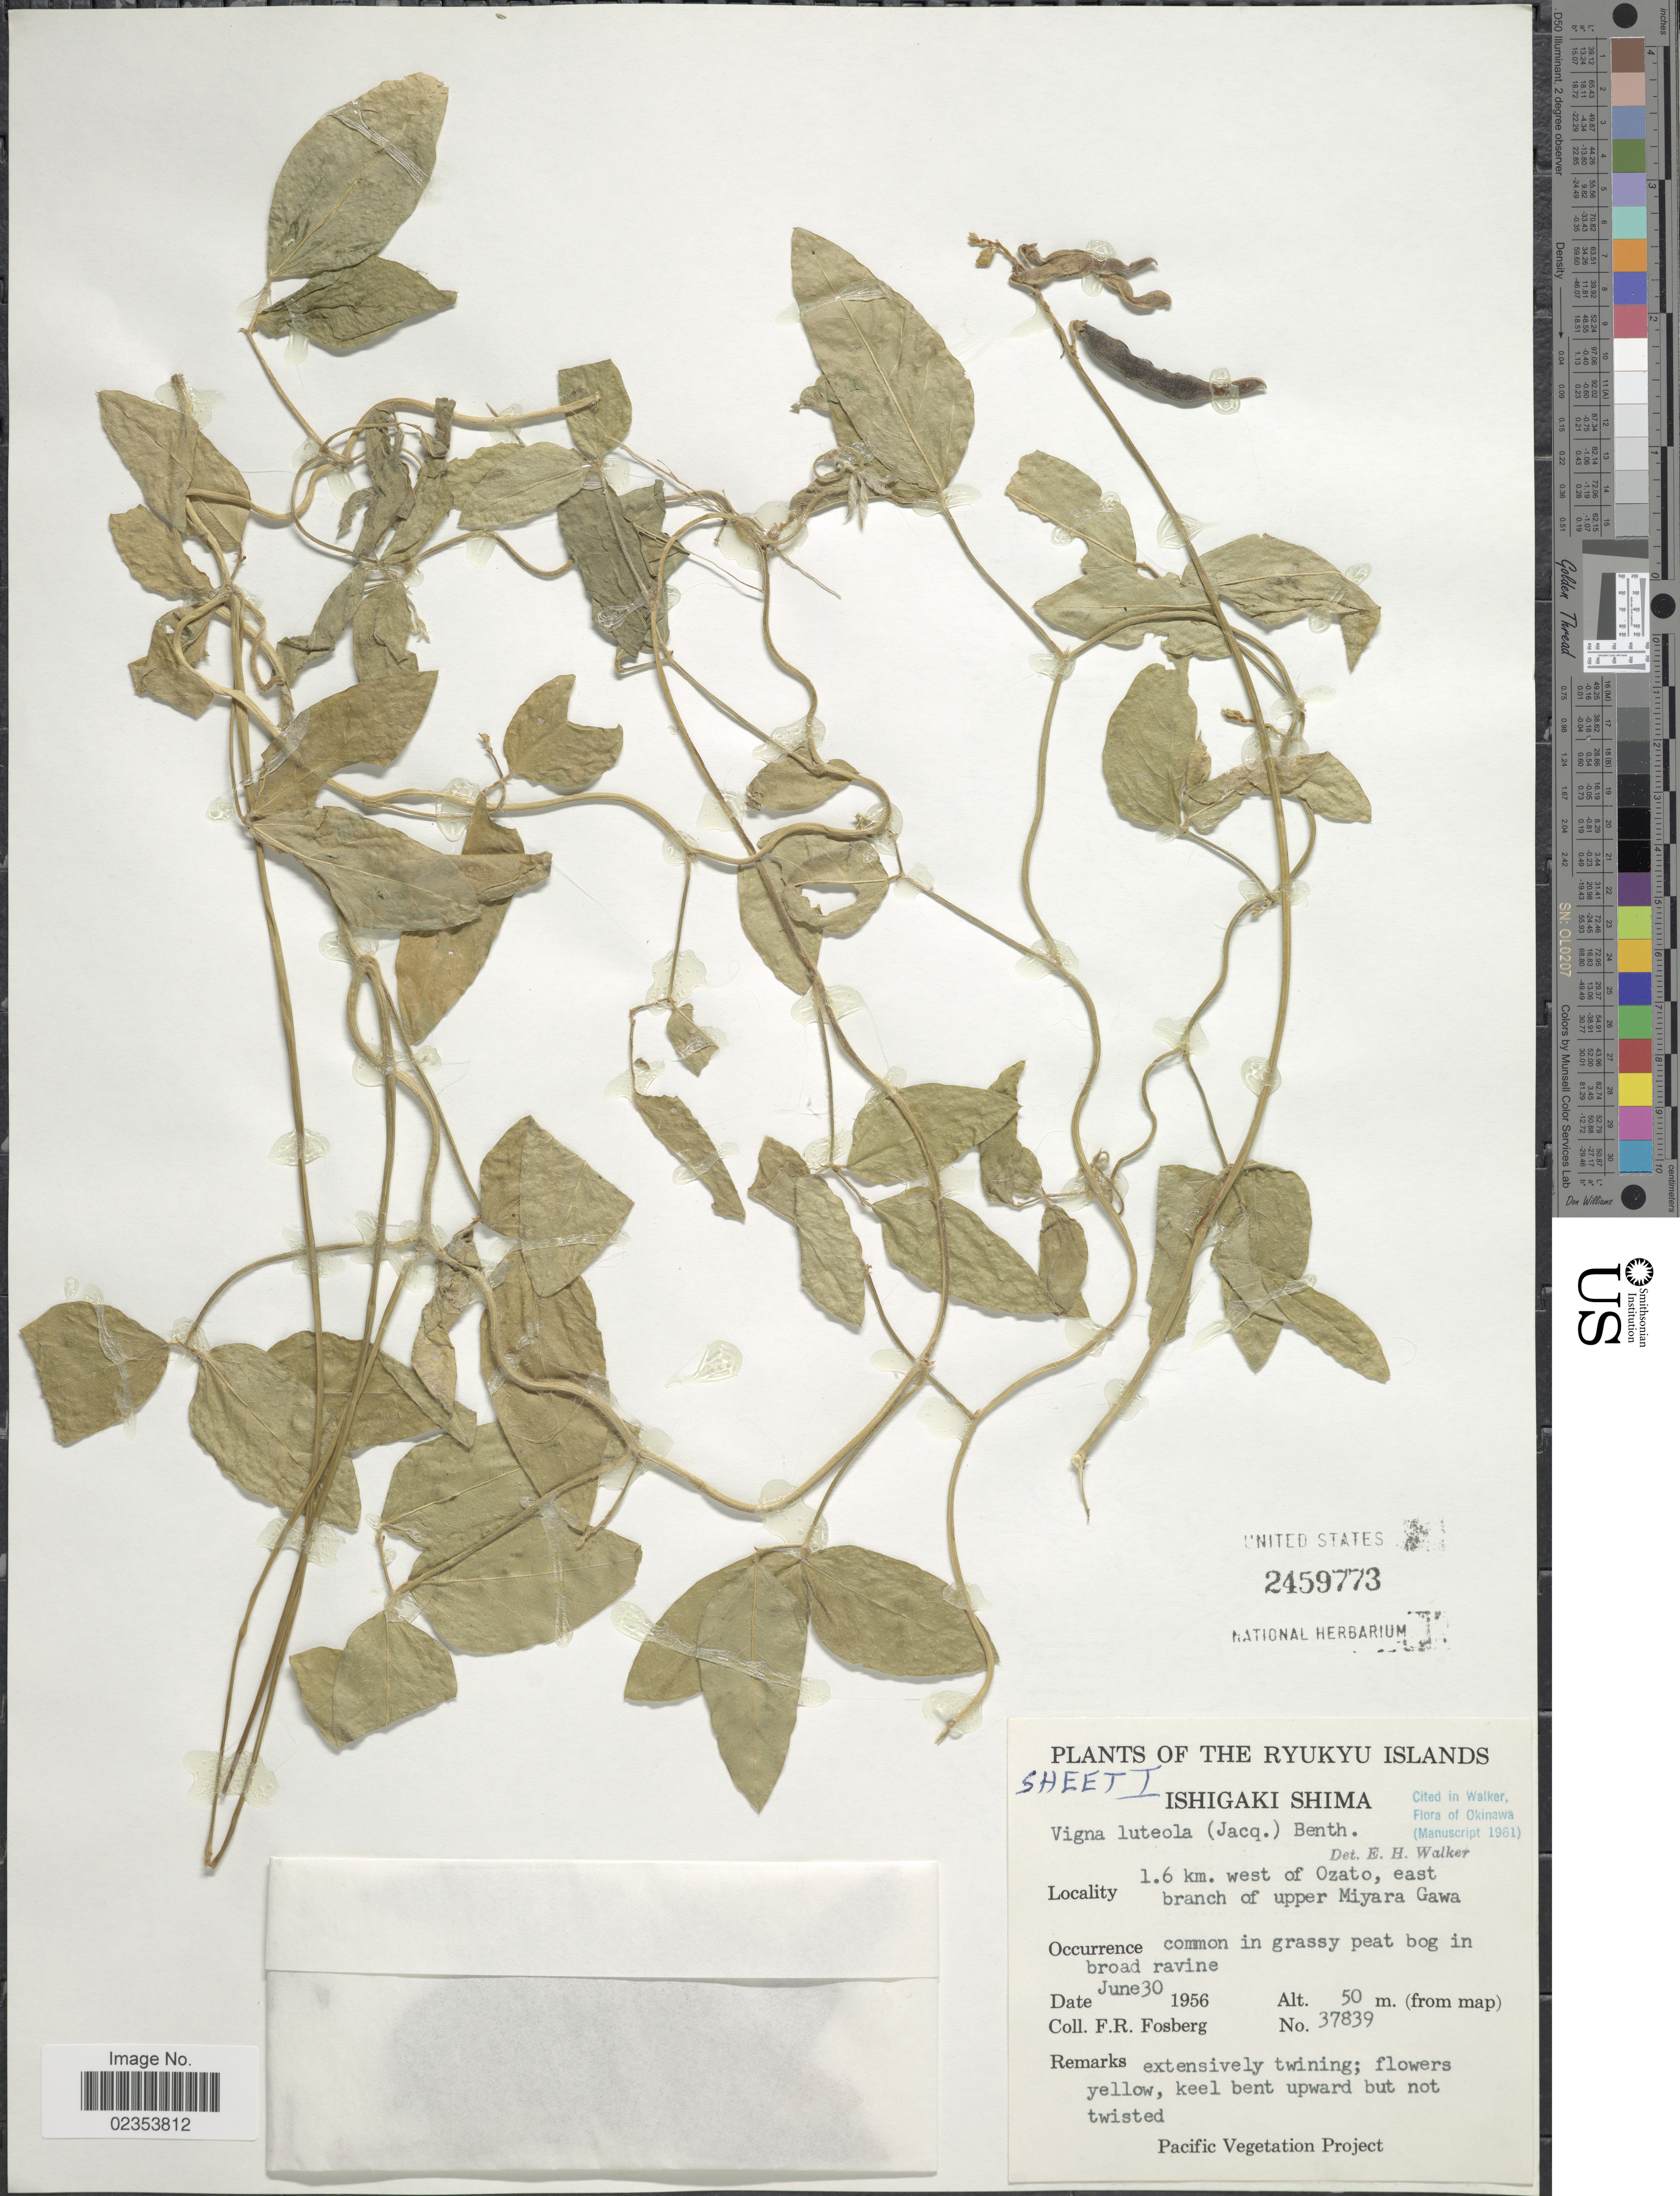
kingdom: Plantae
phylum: Tracheophyta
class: Magnoliopsida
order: Fabales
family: Fabaceae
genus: Vigna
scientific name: Vigna luteola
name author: (Jacq.) Benth.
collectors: F. R. Fosberg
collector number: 37839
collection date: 1956-06-30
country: Japan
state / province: Okinawa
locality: Ryukyu Islands. Ishigaki Shima. 1.6 km. west of Ozato, east of branch of upper Miyara Gawa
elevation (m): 50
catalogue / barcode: US 2459773